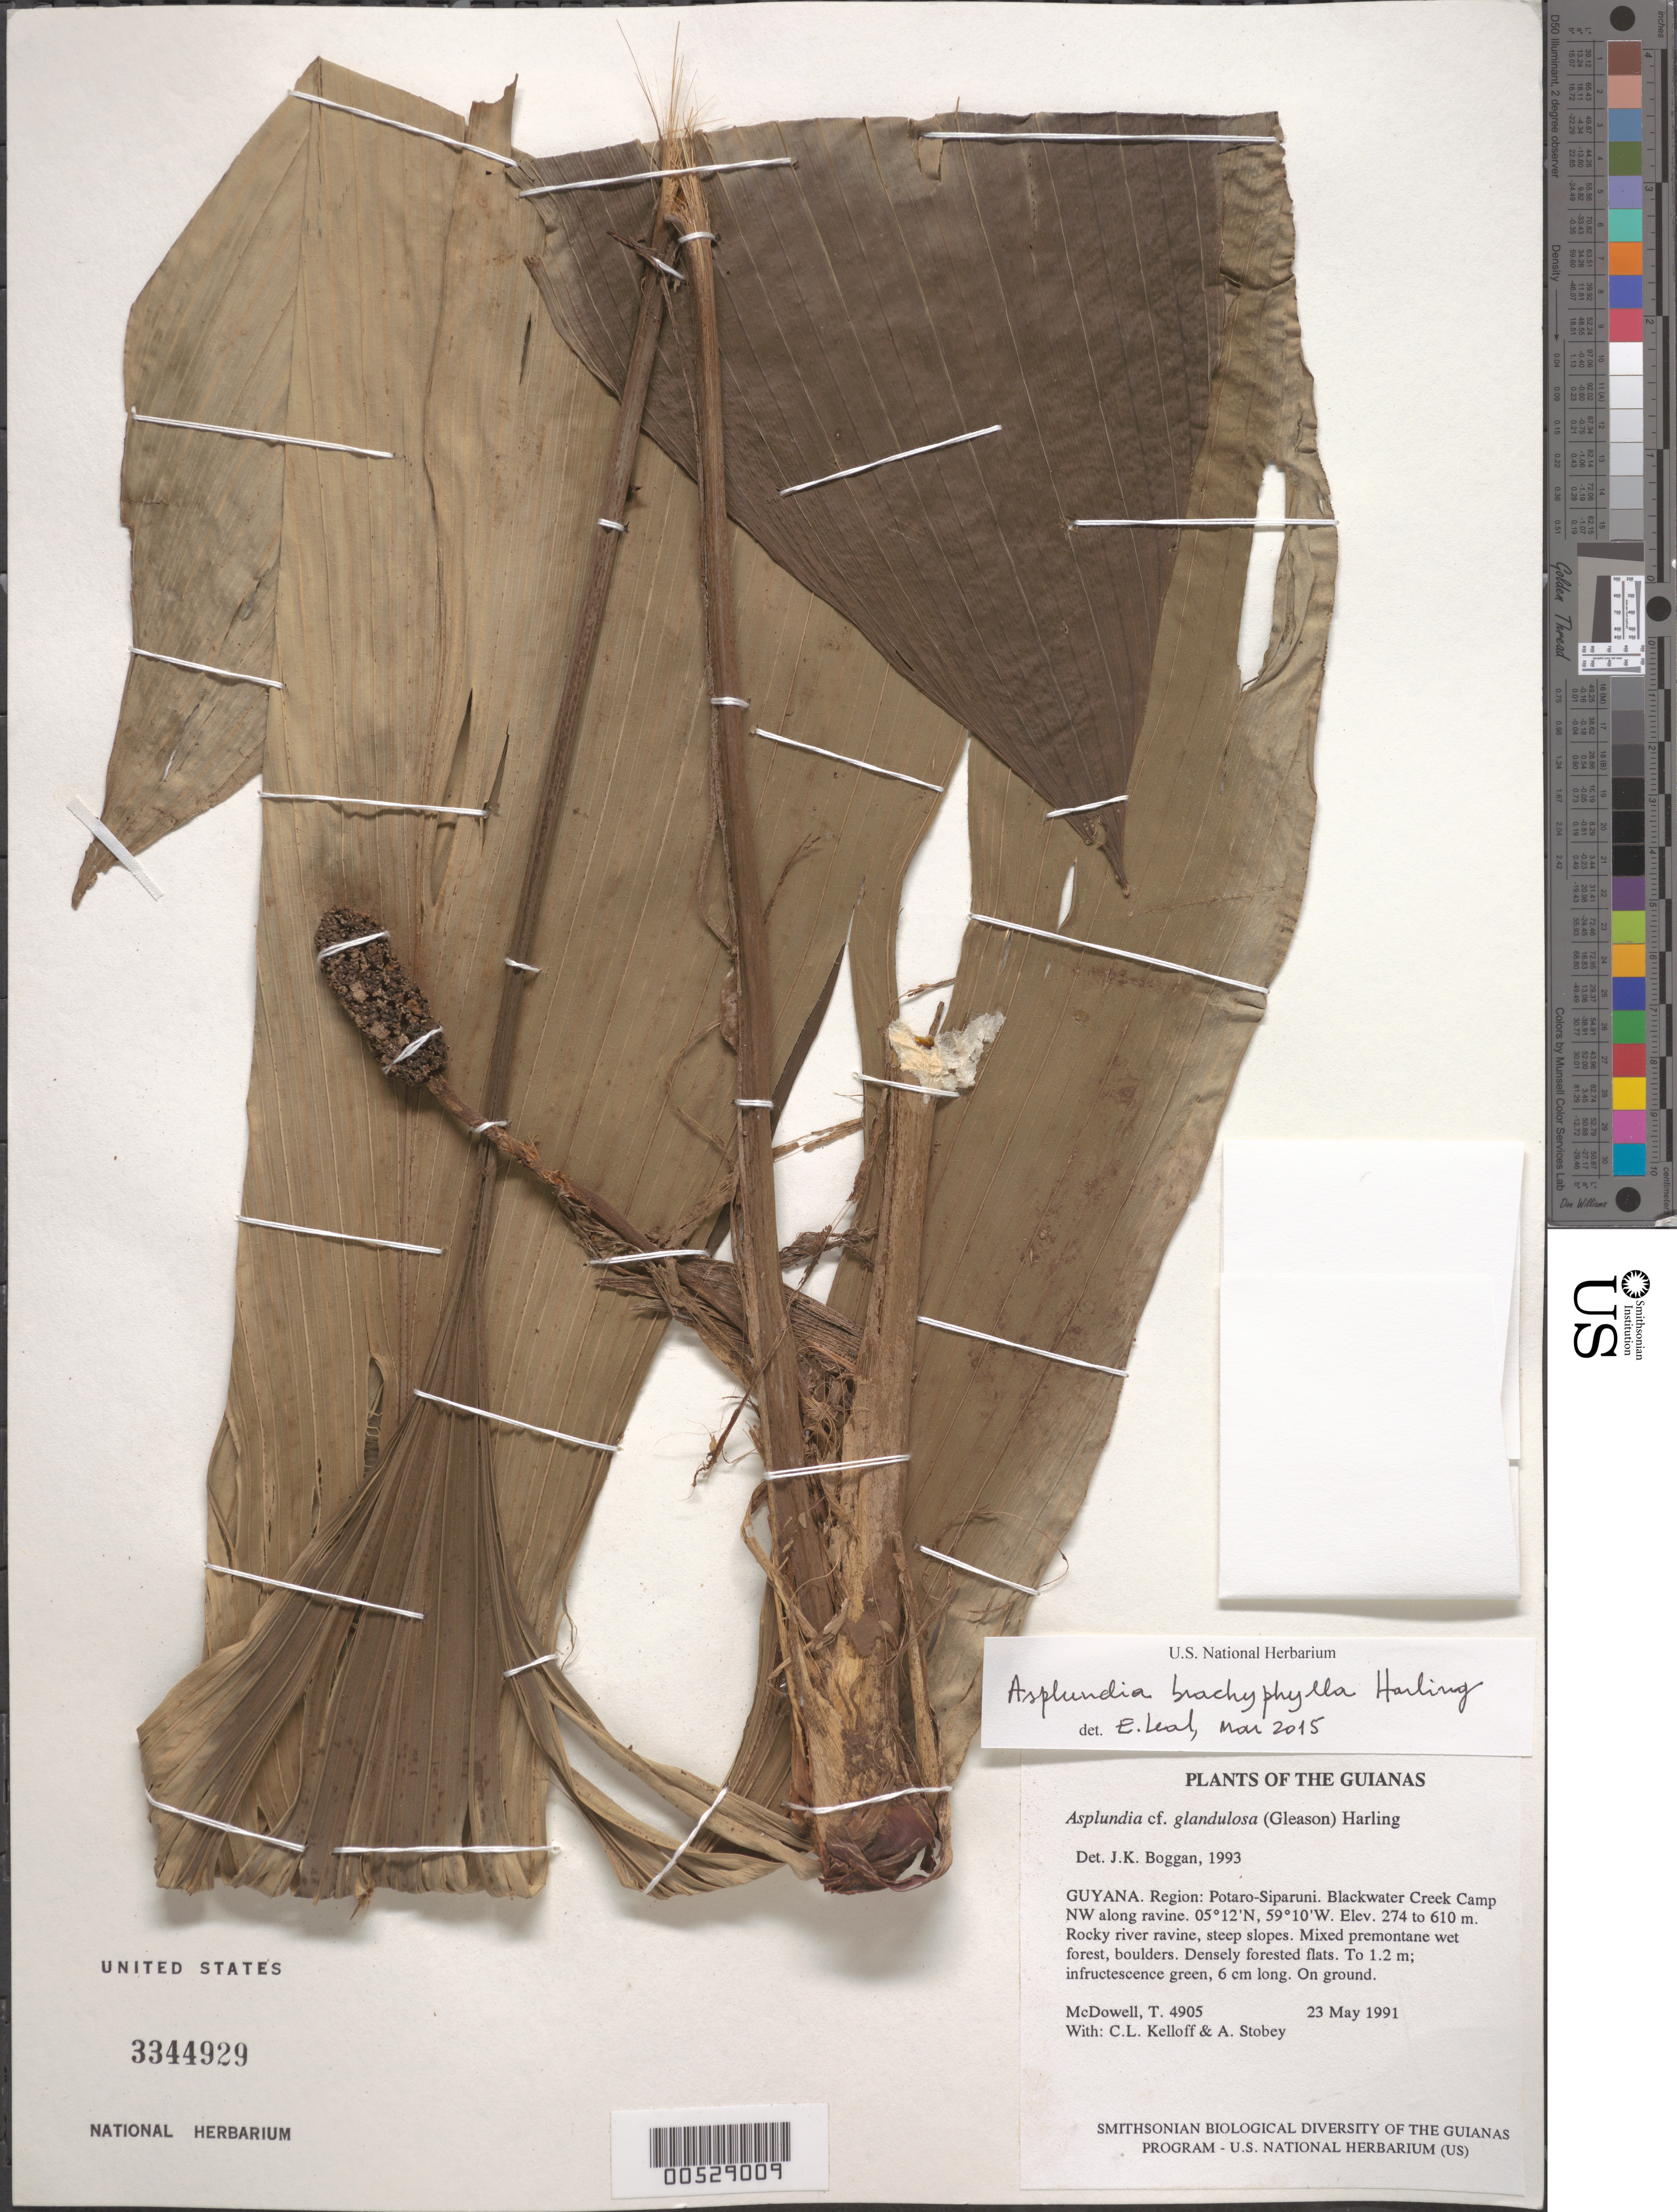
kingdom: Plantae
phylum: Tracheophyta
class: Liliopsida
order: Pandanales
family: Cyclanthaceae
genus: Asplundia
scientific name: Asplundia glandulosa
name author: (Gleason) Harling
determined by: Boggan, J. K., (US), NMNH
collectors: T. McDowell, C. L. Kelloff & A. Stobey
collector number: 4905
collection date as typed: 23 May 1991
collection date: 1991-05-23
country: Guyana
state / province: Potaro-Siparuni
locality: Blackwater Creek Camp NW along ravine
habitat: Rocky river ravine, steep slopes. Mixed premontane wet forest, boulders. Densely forested flats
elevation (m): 274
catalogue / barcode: US 3344929